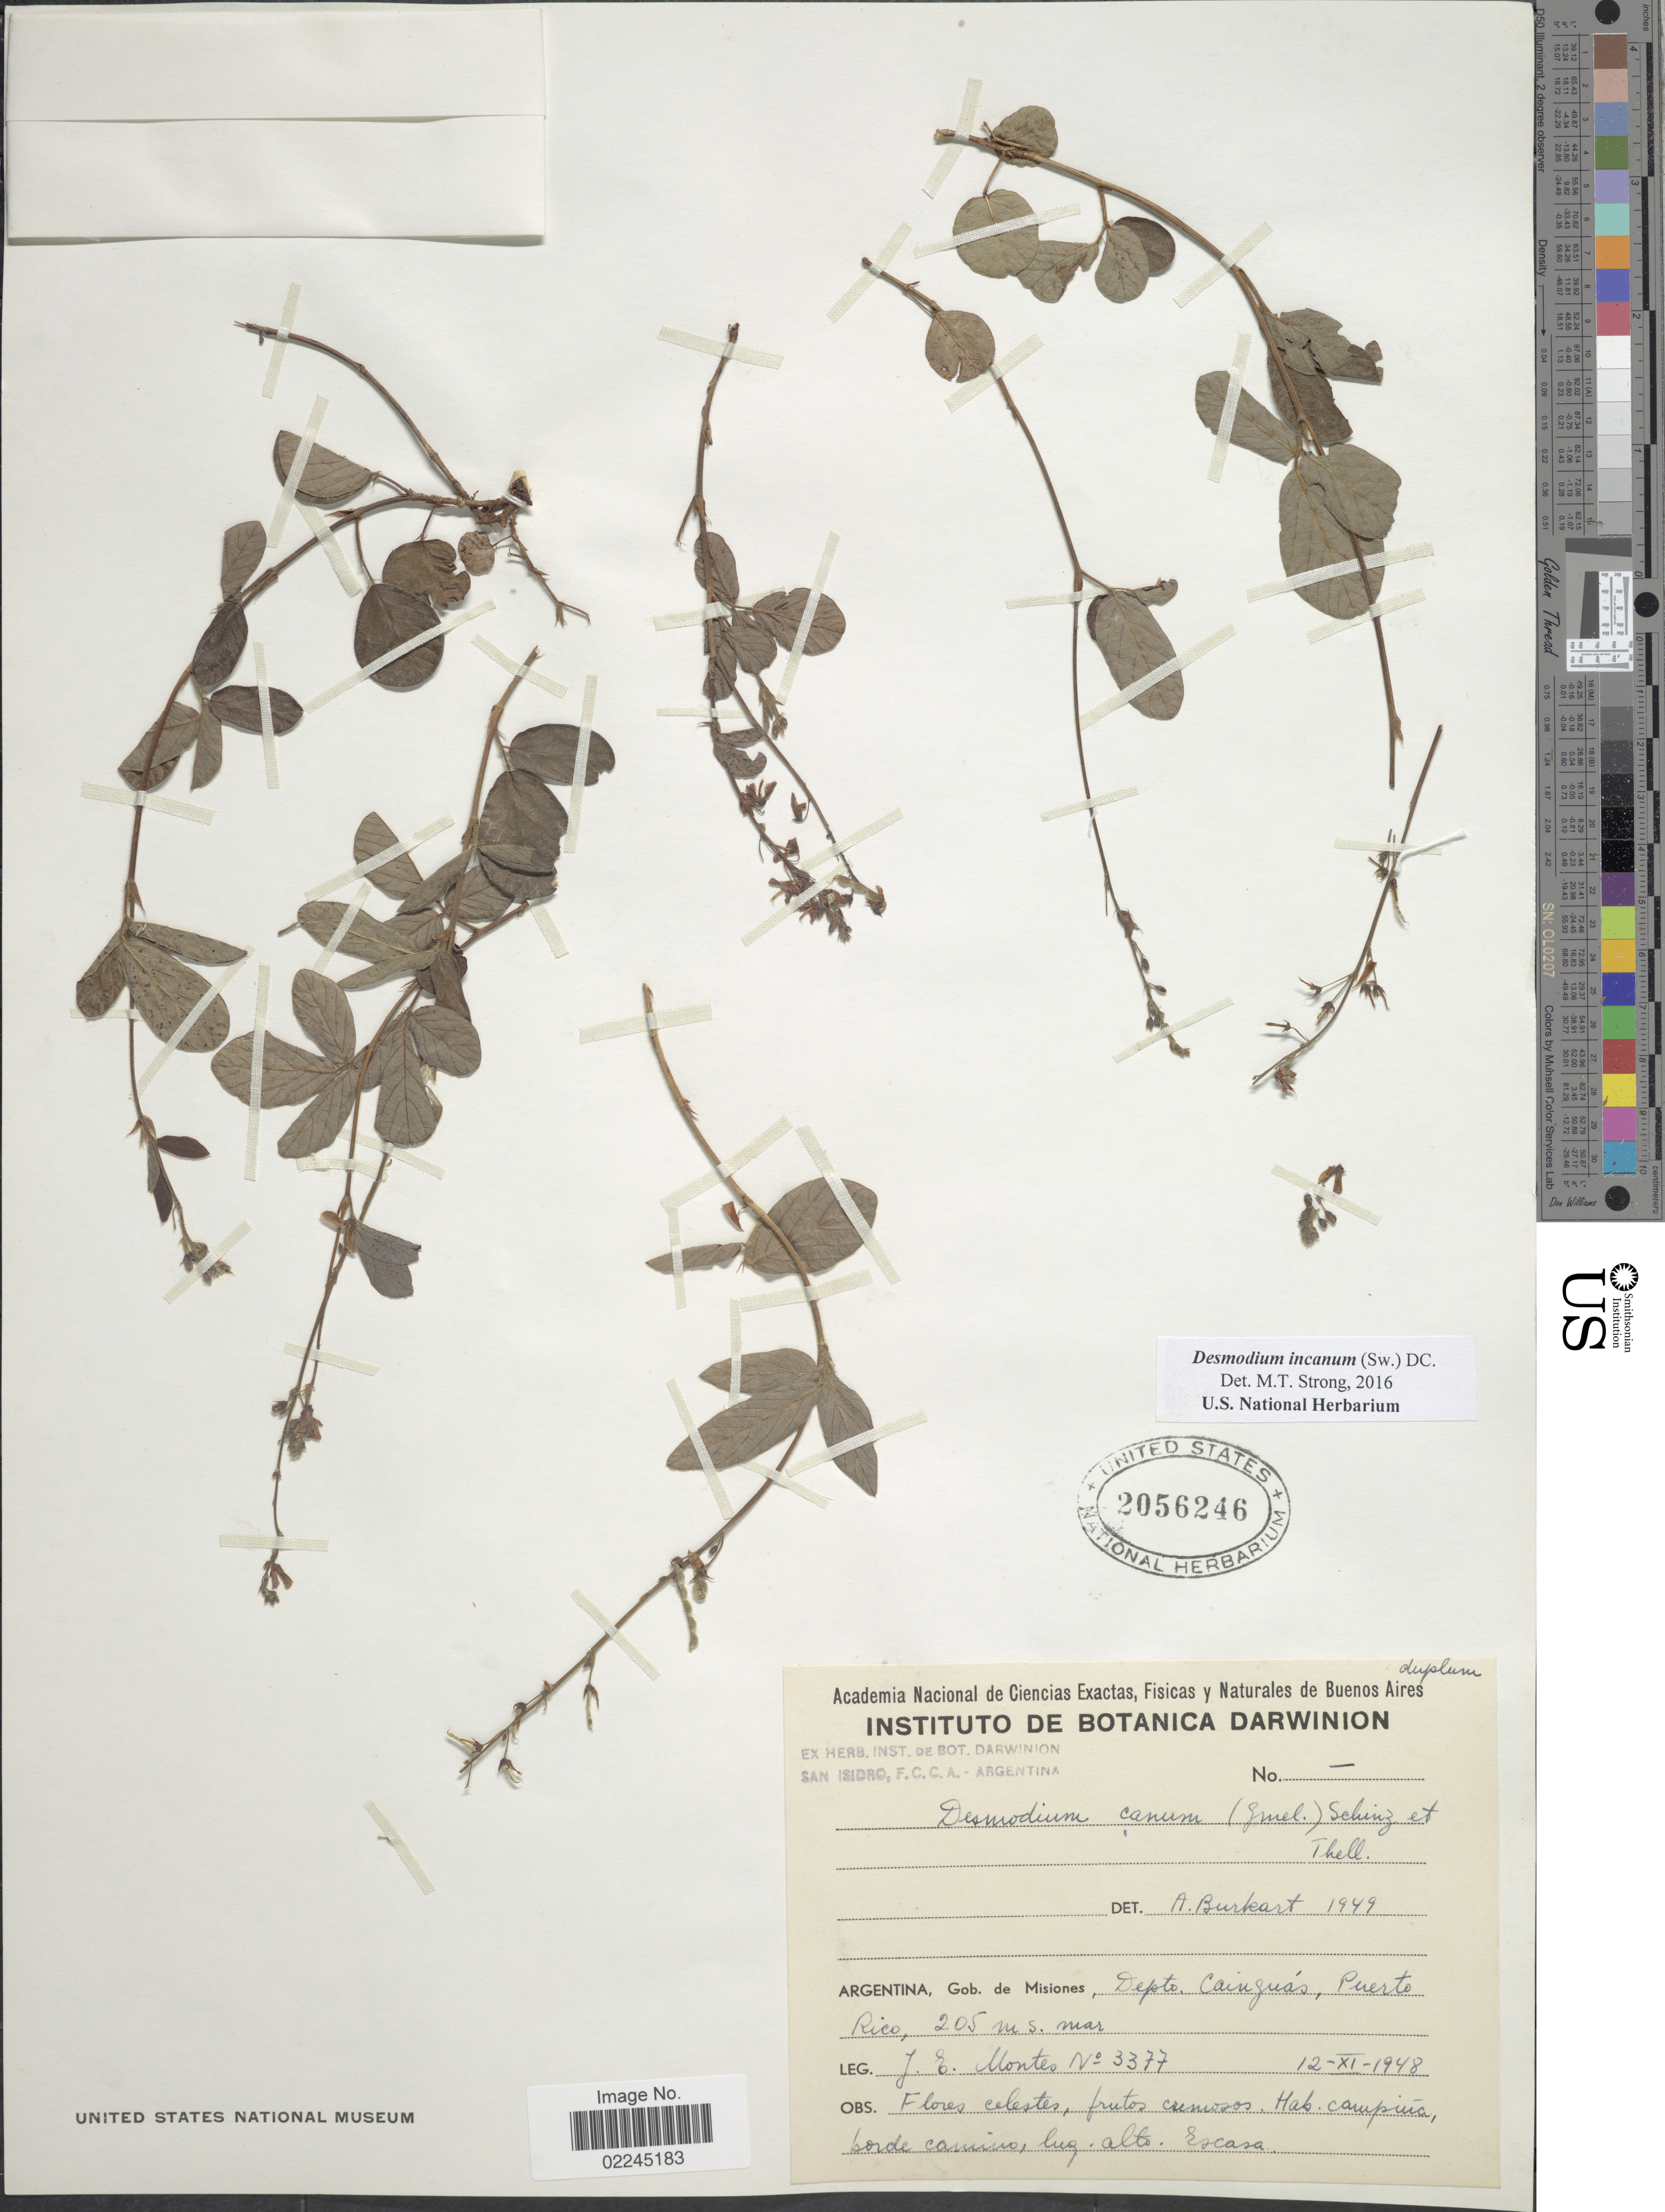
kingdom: Plantae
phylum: Tracheophyta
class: Magnoliopsida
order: Fabales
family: Fabaceae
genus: Desmodium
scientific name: Desmodium incanum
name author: (Sw.) DC.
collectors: J. E. Montes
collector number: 3377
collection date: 1948-11-12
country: Argentina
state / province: Misiones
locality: Argentina, Gob. de Misiones, Depto. Cainguas, Puerto Rico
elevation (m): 205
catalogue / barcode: US 2056246